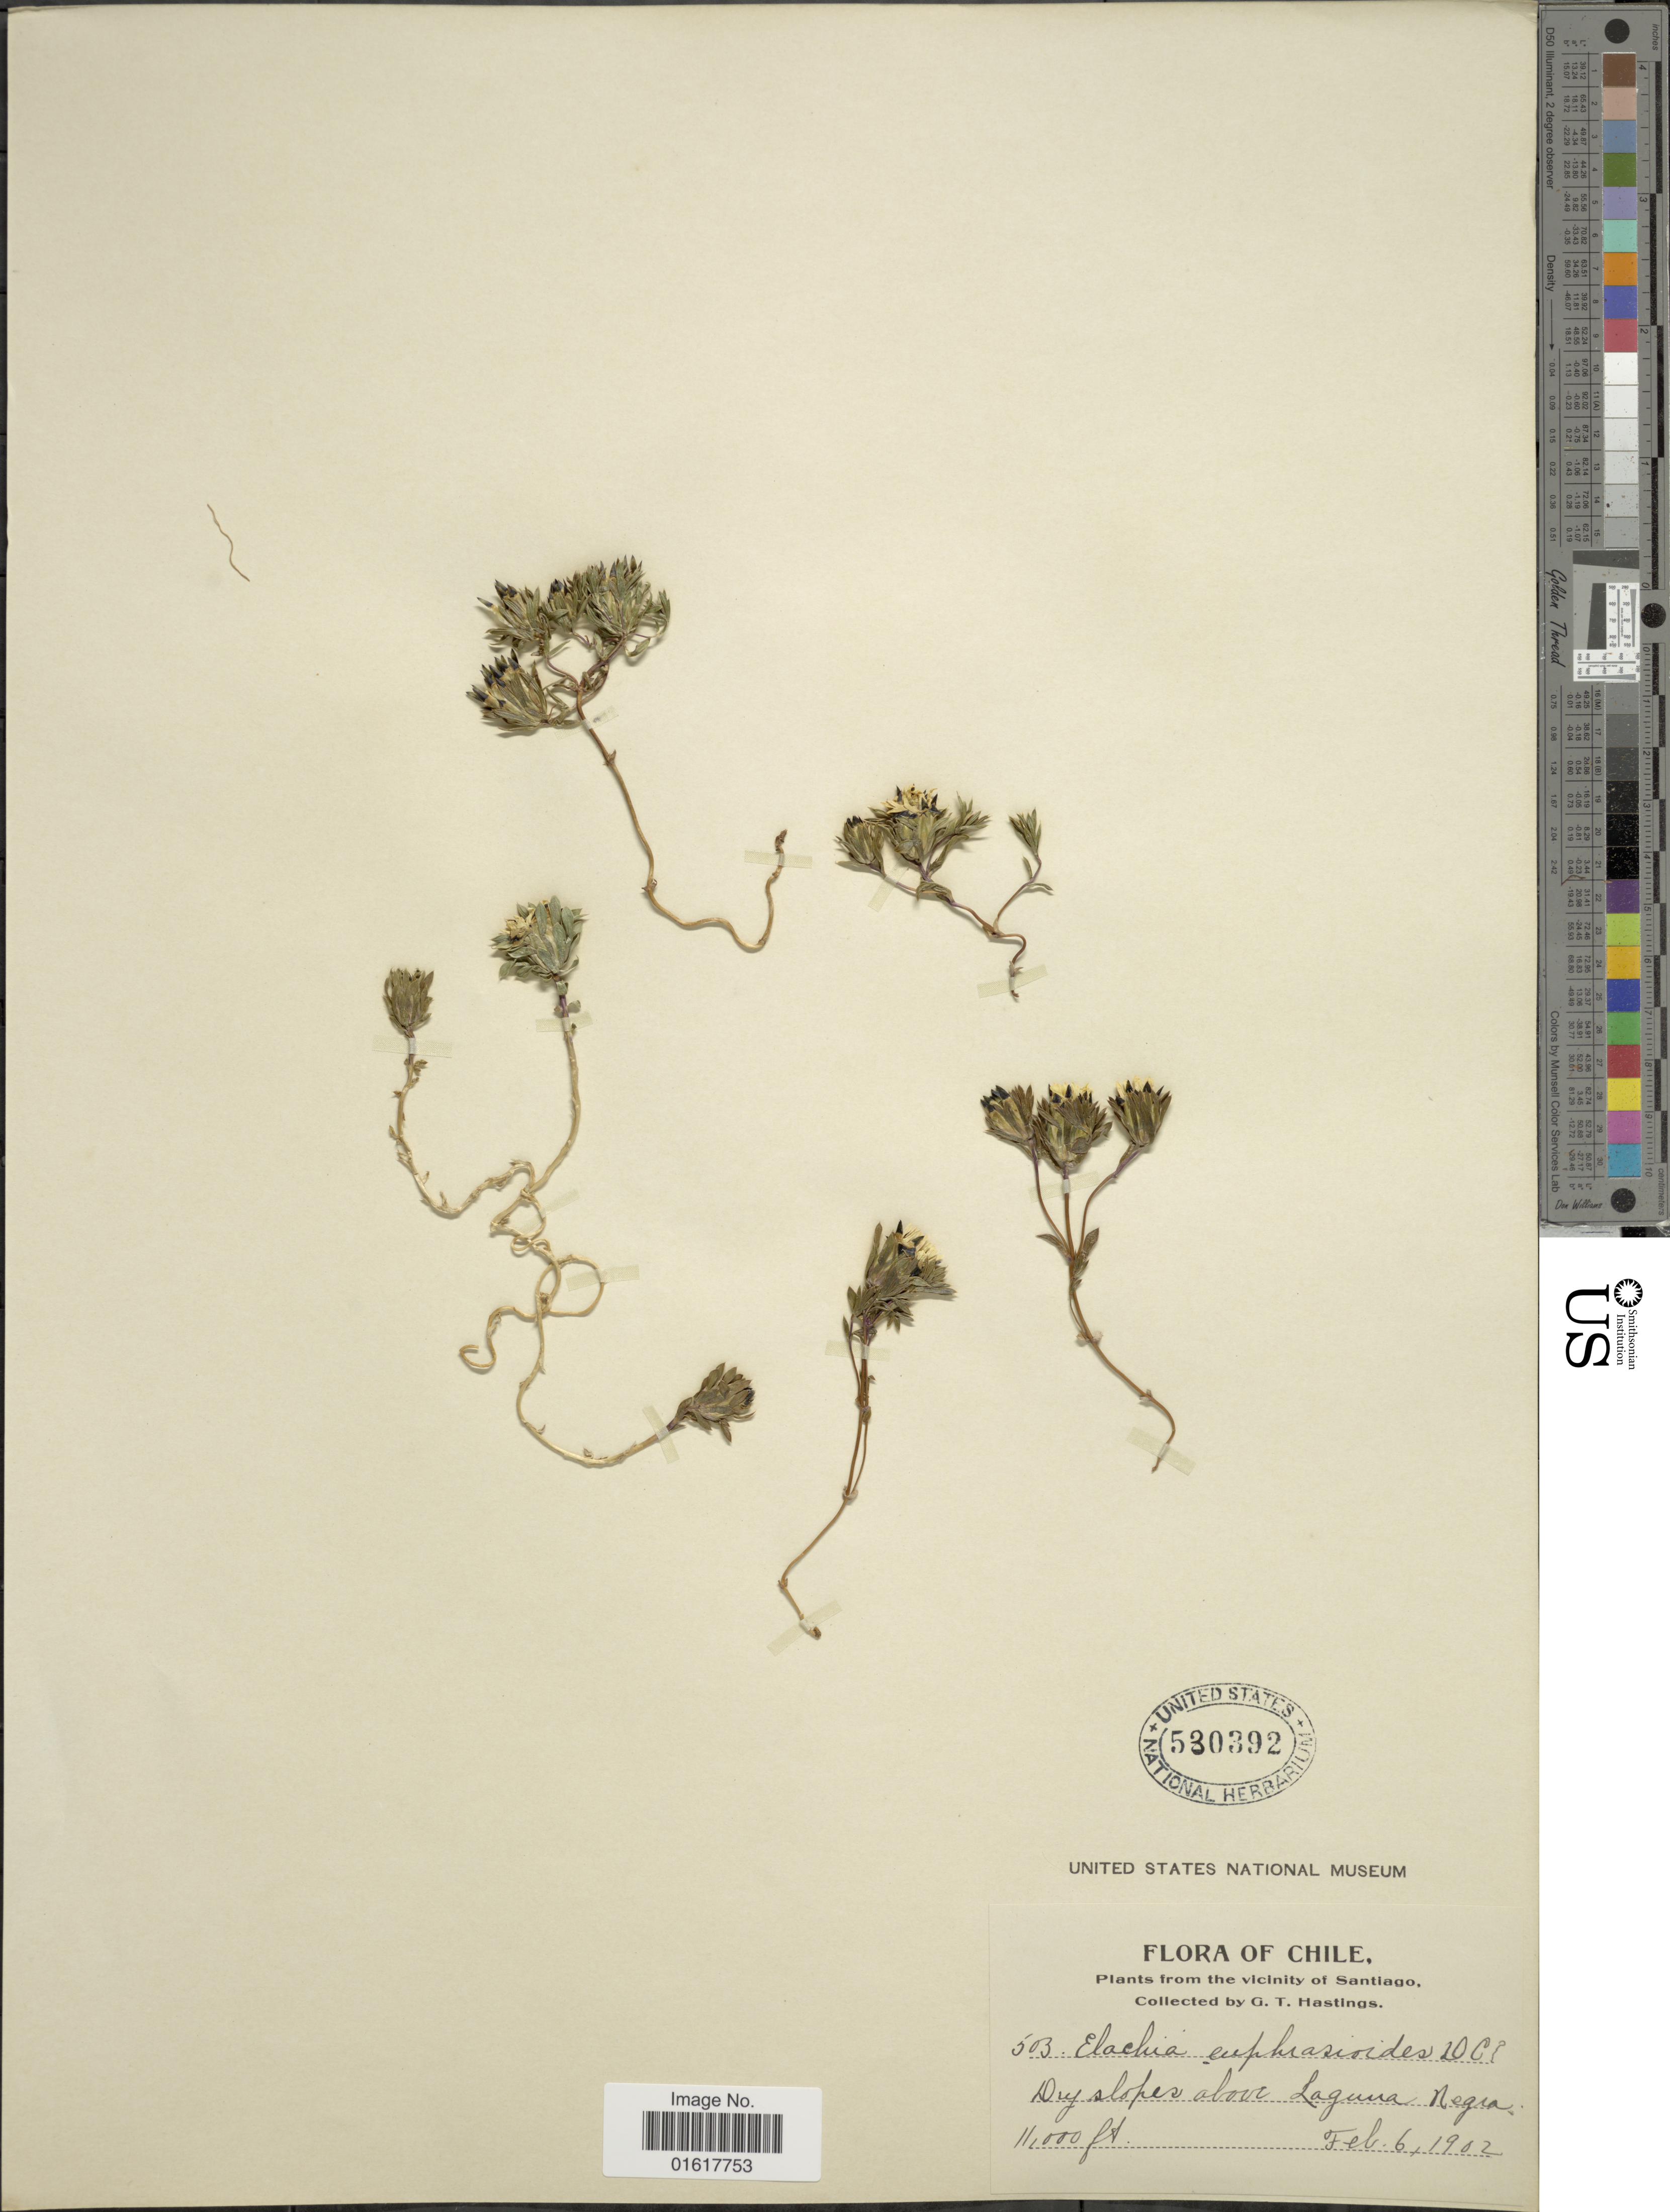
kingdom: Plantae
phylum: Tracheophyta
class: Magnoliopsida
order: Asterales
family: Asteraceae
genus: Chaetanthera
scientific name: Chaetanthera euphrasioides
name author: (DC.) F. Meigen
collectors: G. Hastings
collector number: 503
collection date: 1902-02-06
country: Chile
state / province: Región Metropolitana (RM)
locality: Vicinity of Santiago. Dry slopes above Laguna Negra.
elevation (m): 3353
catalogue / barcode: US 530392